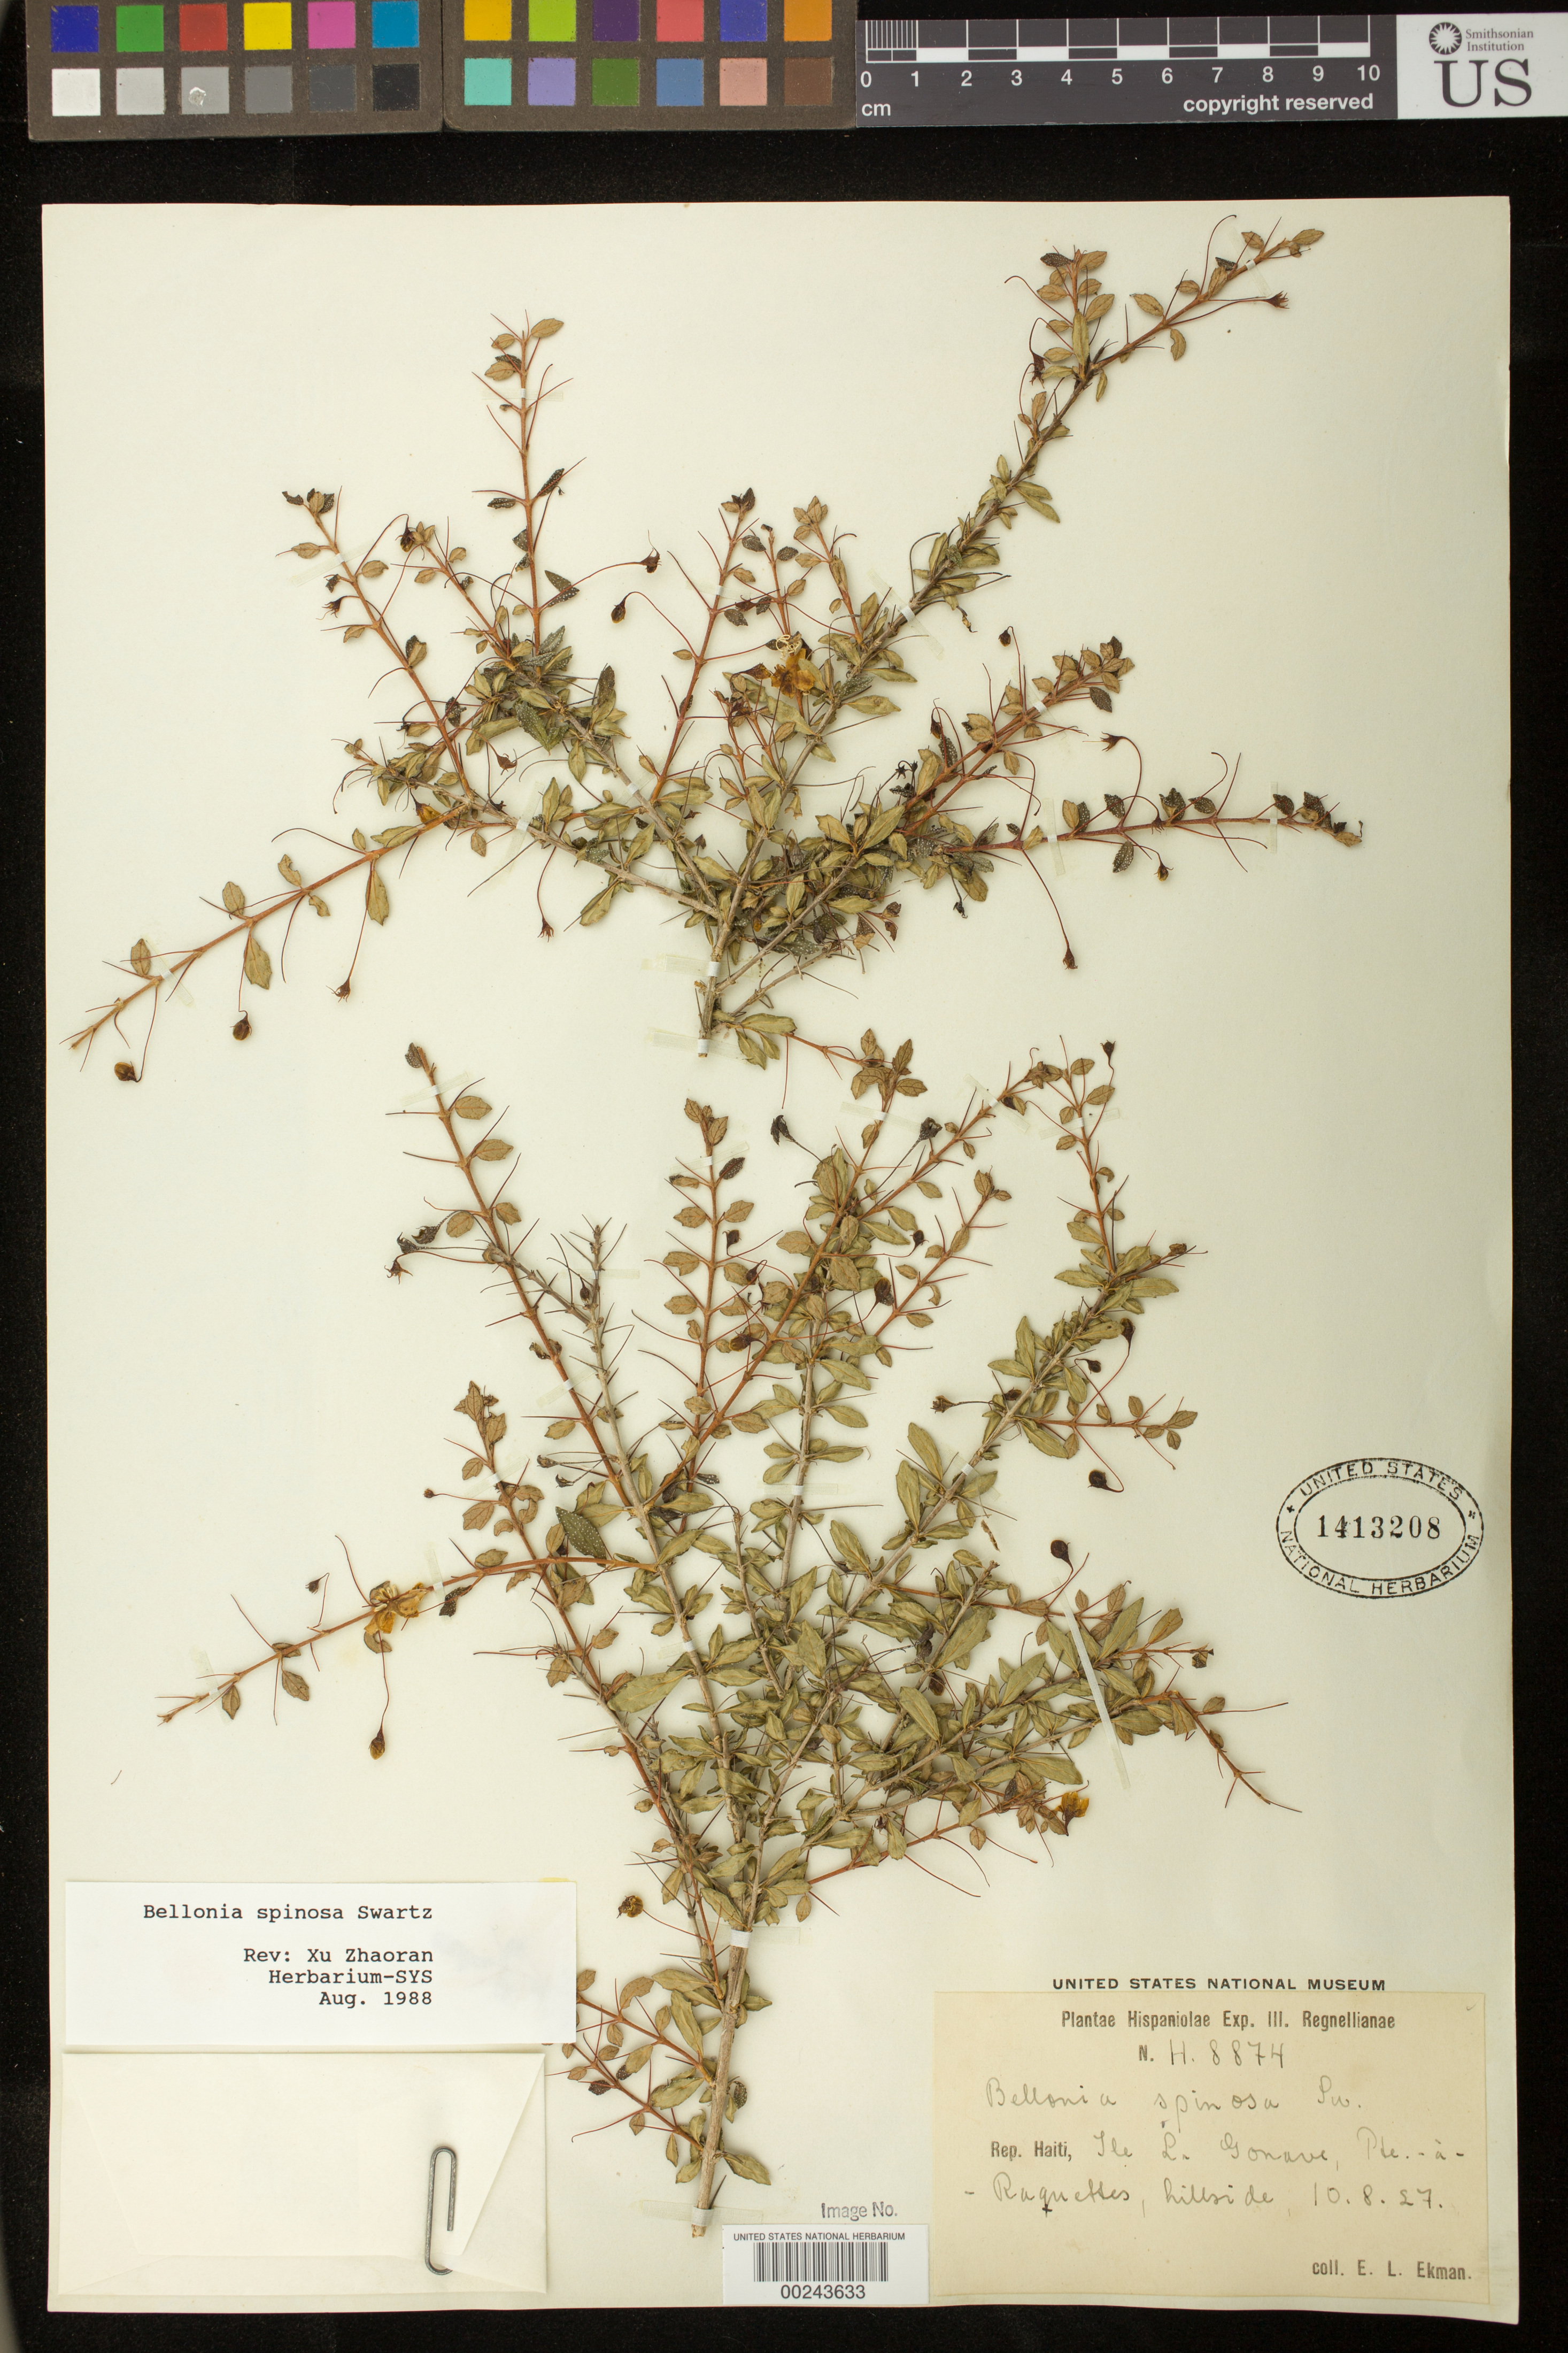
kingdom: Plantae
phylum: Tracheophyta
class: Magnoliopsida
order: Lamiales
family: Gesneriaceae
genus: Bellonia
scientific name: Bellonia spinosa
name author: Sw.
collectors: E. L. Ekman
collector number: H 8874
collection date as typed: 10 Aug 1927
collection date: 1927-08-10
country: Haiti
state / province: Ile. La Gonave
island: Hispaniola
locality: Pte-a-Raquettes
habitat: Hillside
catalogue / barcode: US 1413208